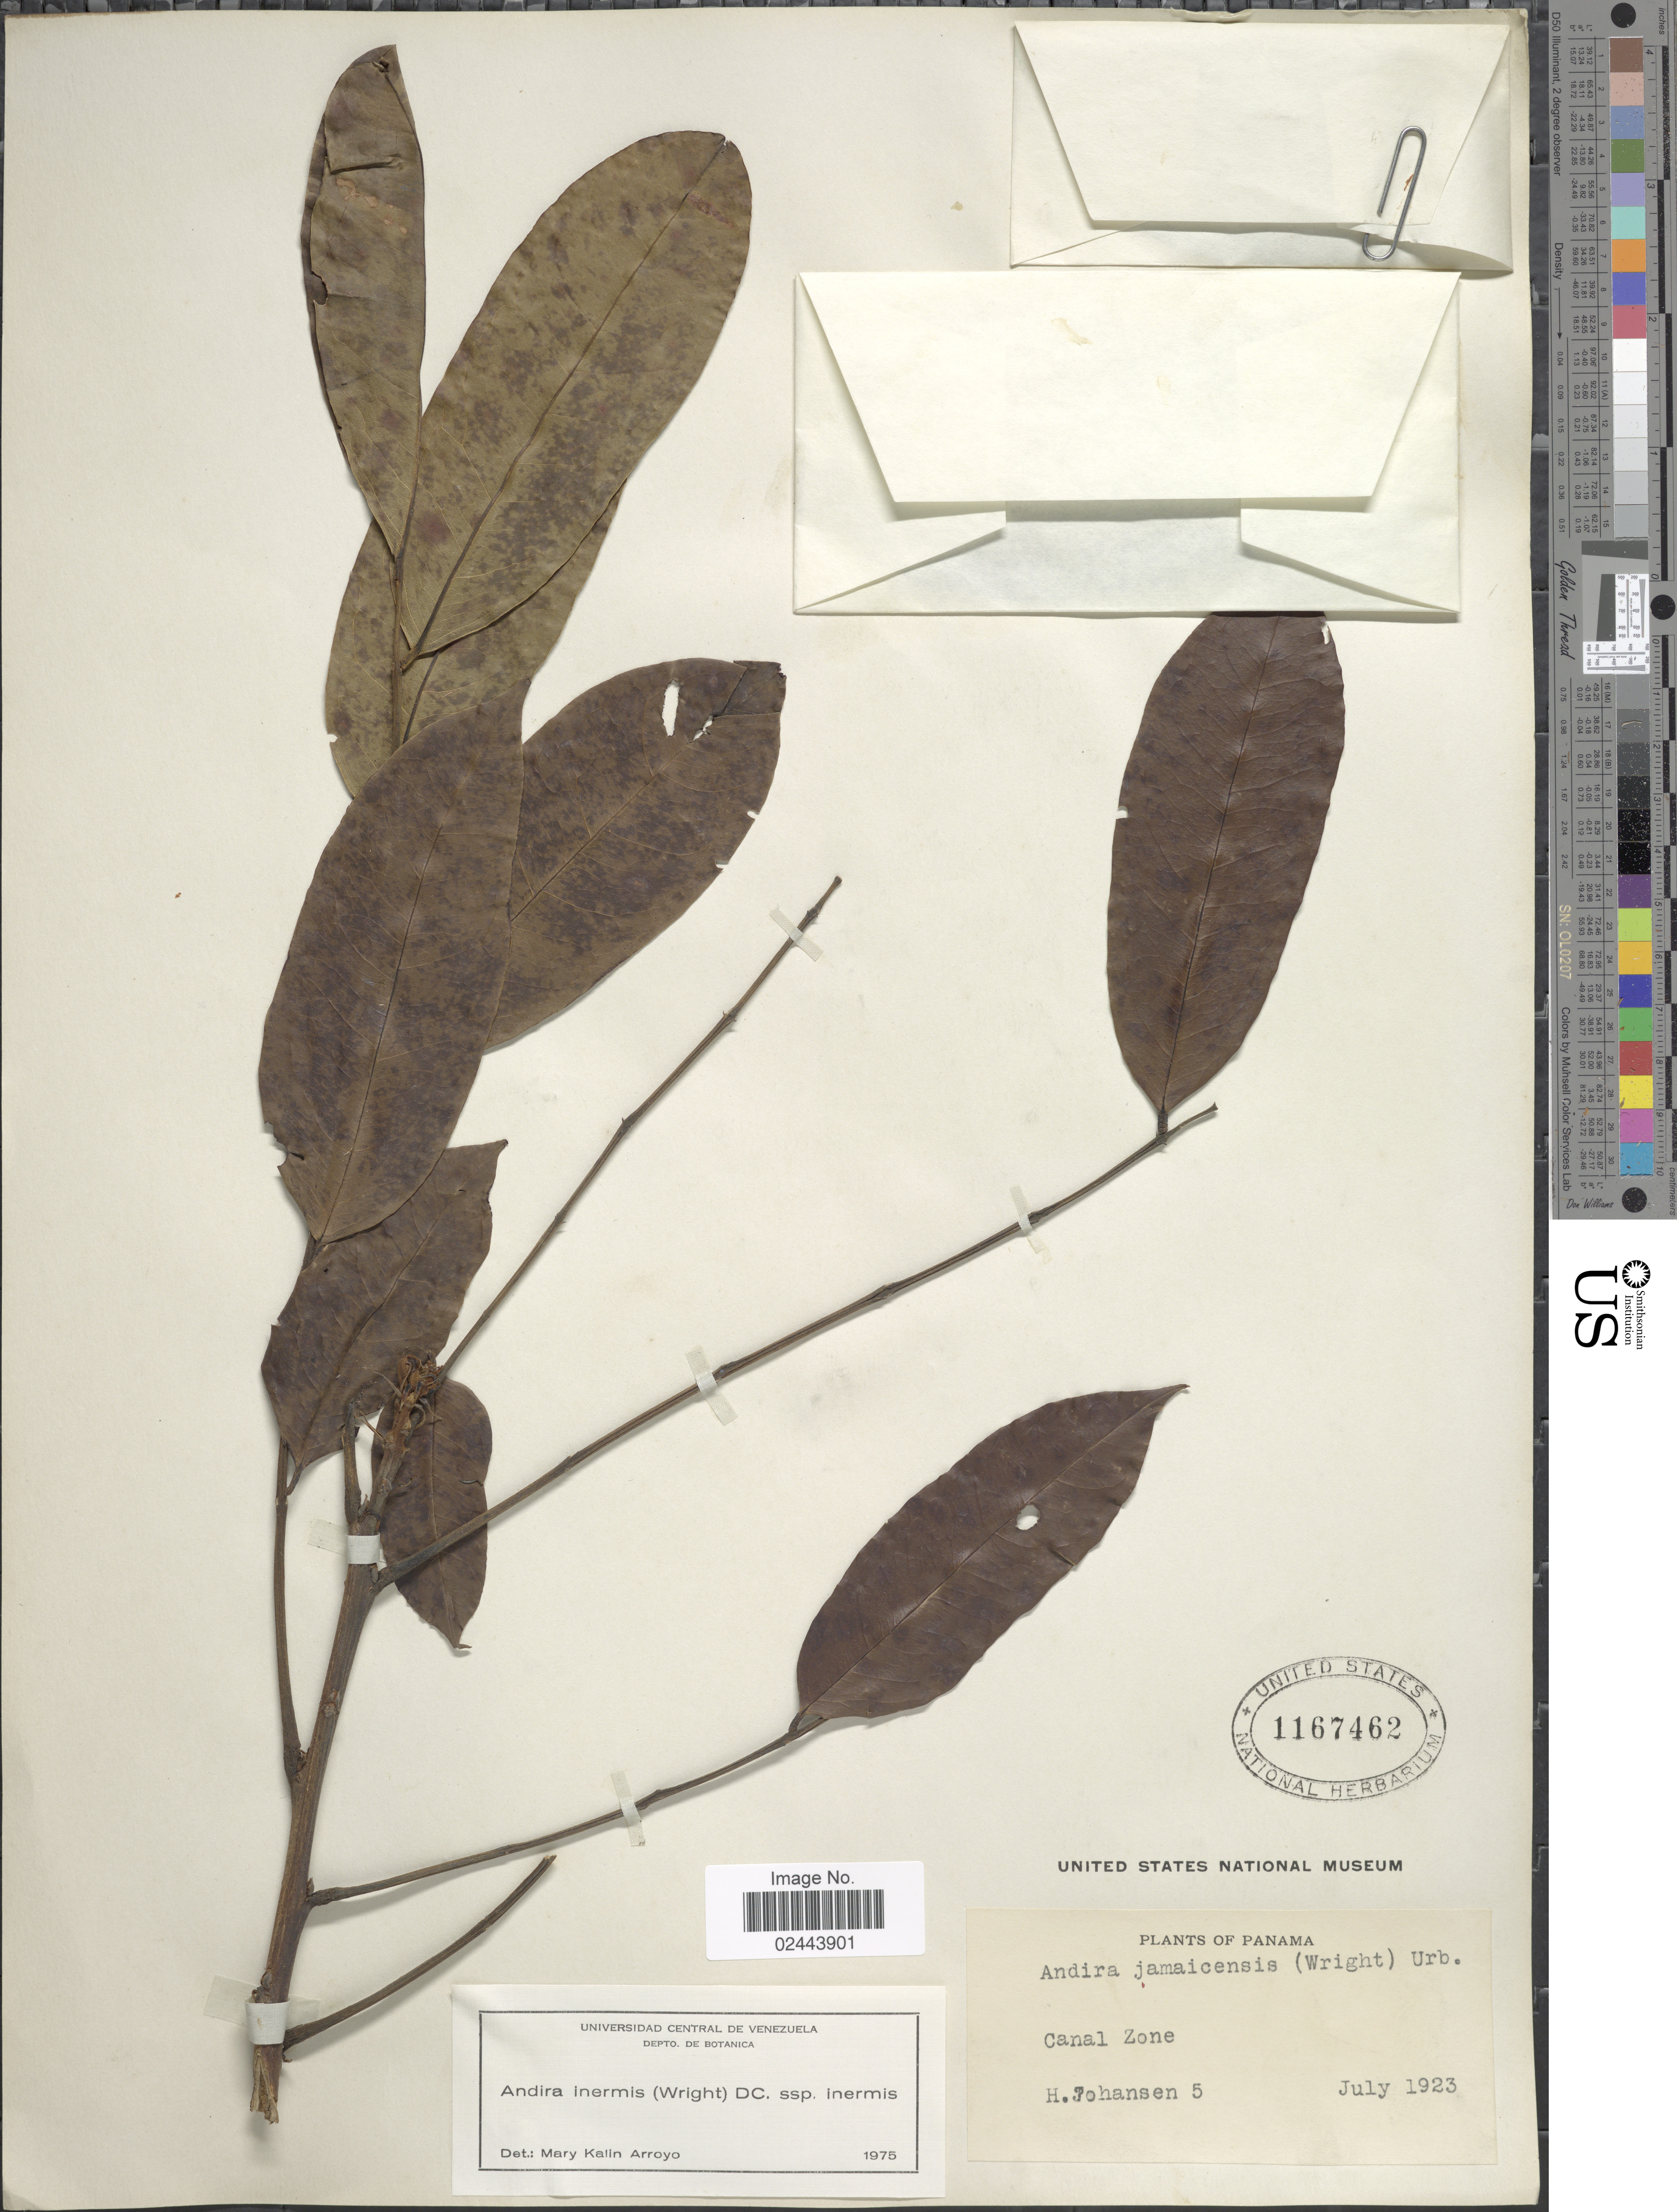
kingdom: Plantae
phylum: Tracheophyta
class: Magnoliopsida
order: Fabales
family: Fabaceae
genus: Andira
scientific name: Andira inermis subsp. inermis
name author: (W. Wright) Kunth ex DC.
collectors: H. Johansen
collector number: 5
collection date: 1923-07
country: Panama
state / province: Colón / Panamá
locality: Canal Zone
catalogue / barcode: US 1167462